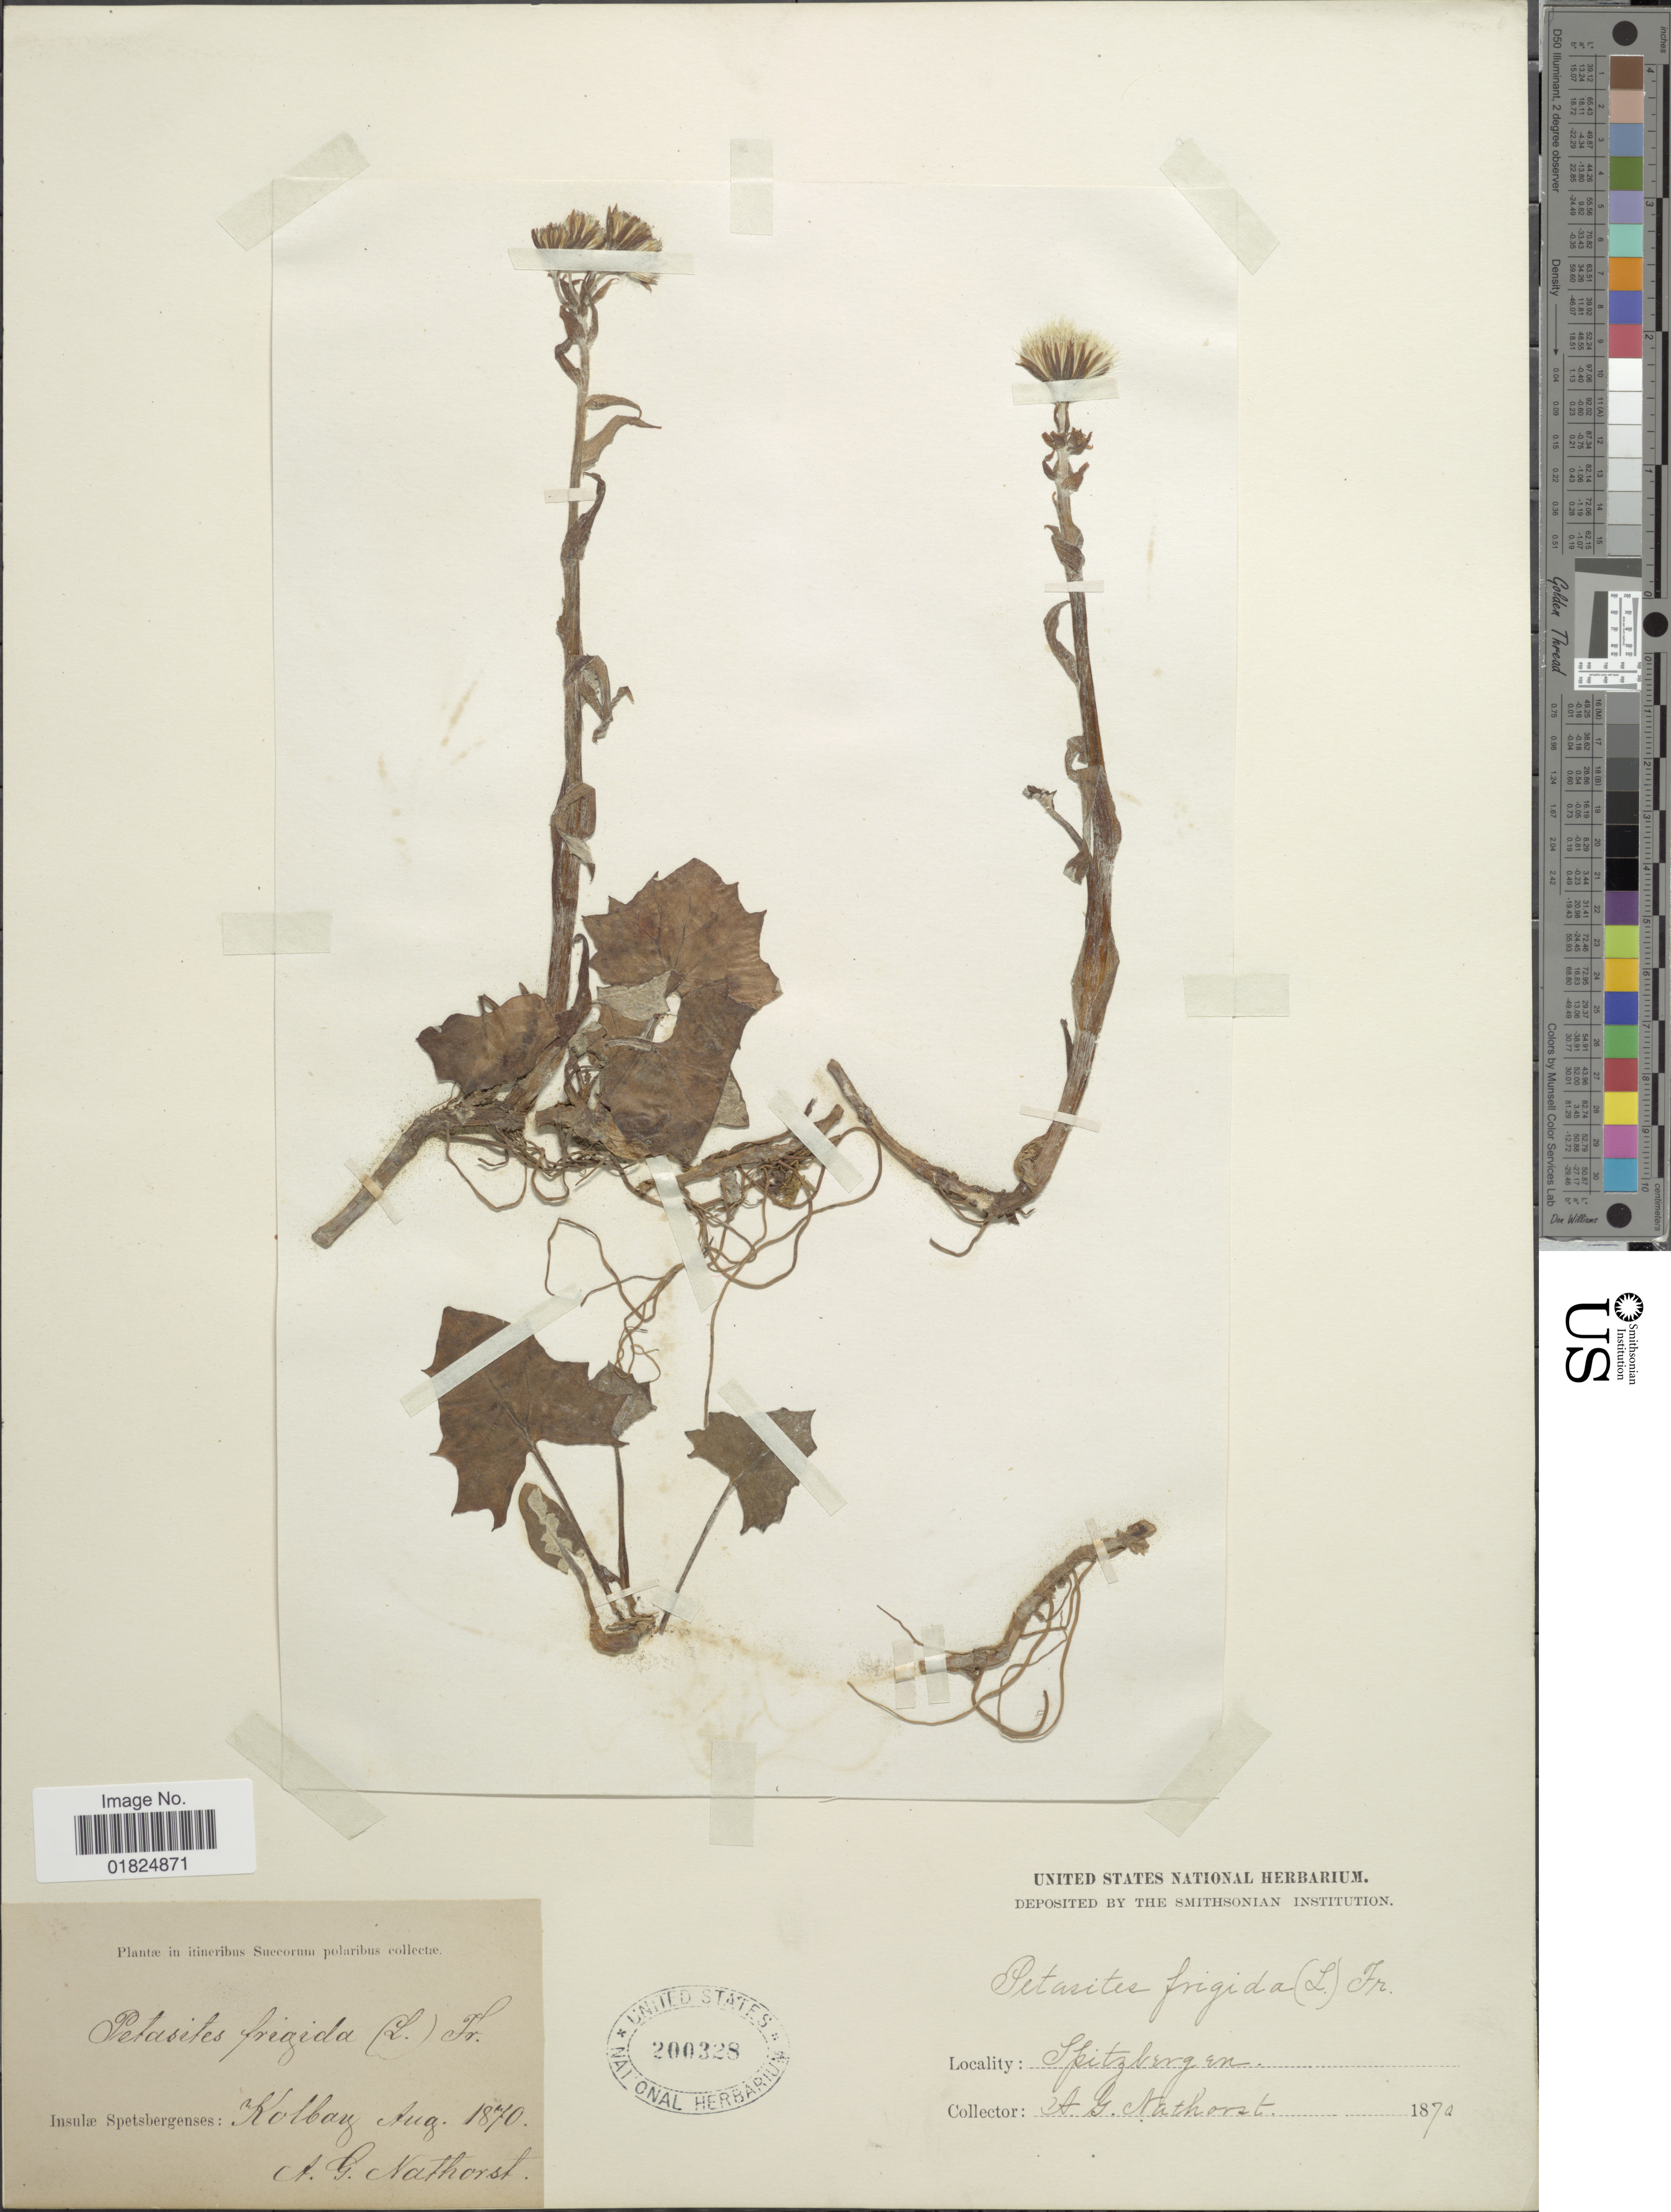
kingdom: Plantae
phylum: Tracheophyta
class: Magnoliopsida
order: Asterales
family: Asteraceae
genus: Petasites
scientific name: Petasites frigidus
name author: (L.) Fr.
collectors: A. Nathorst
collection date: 1870-08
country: Norway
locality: Spitzbergen. Kolbay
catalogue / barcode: US 200328